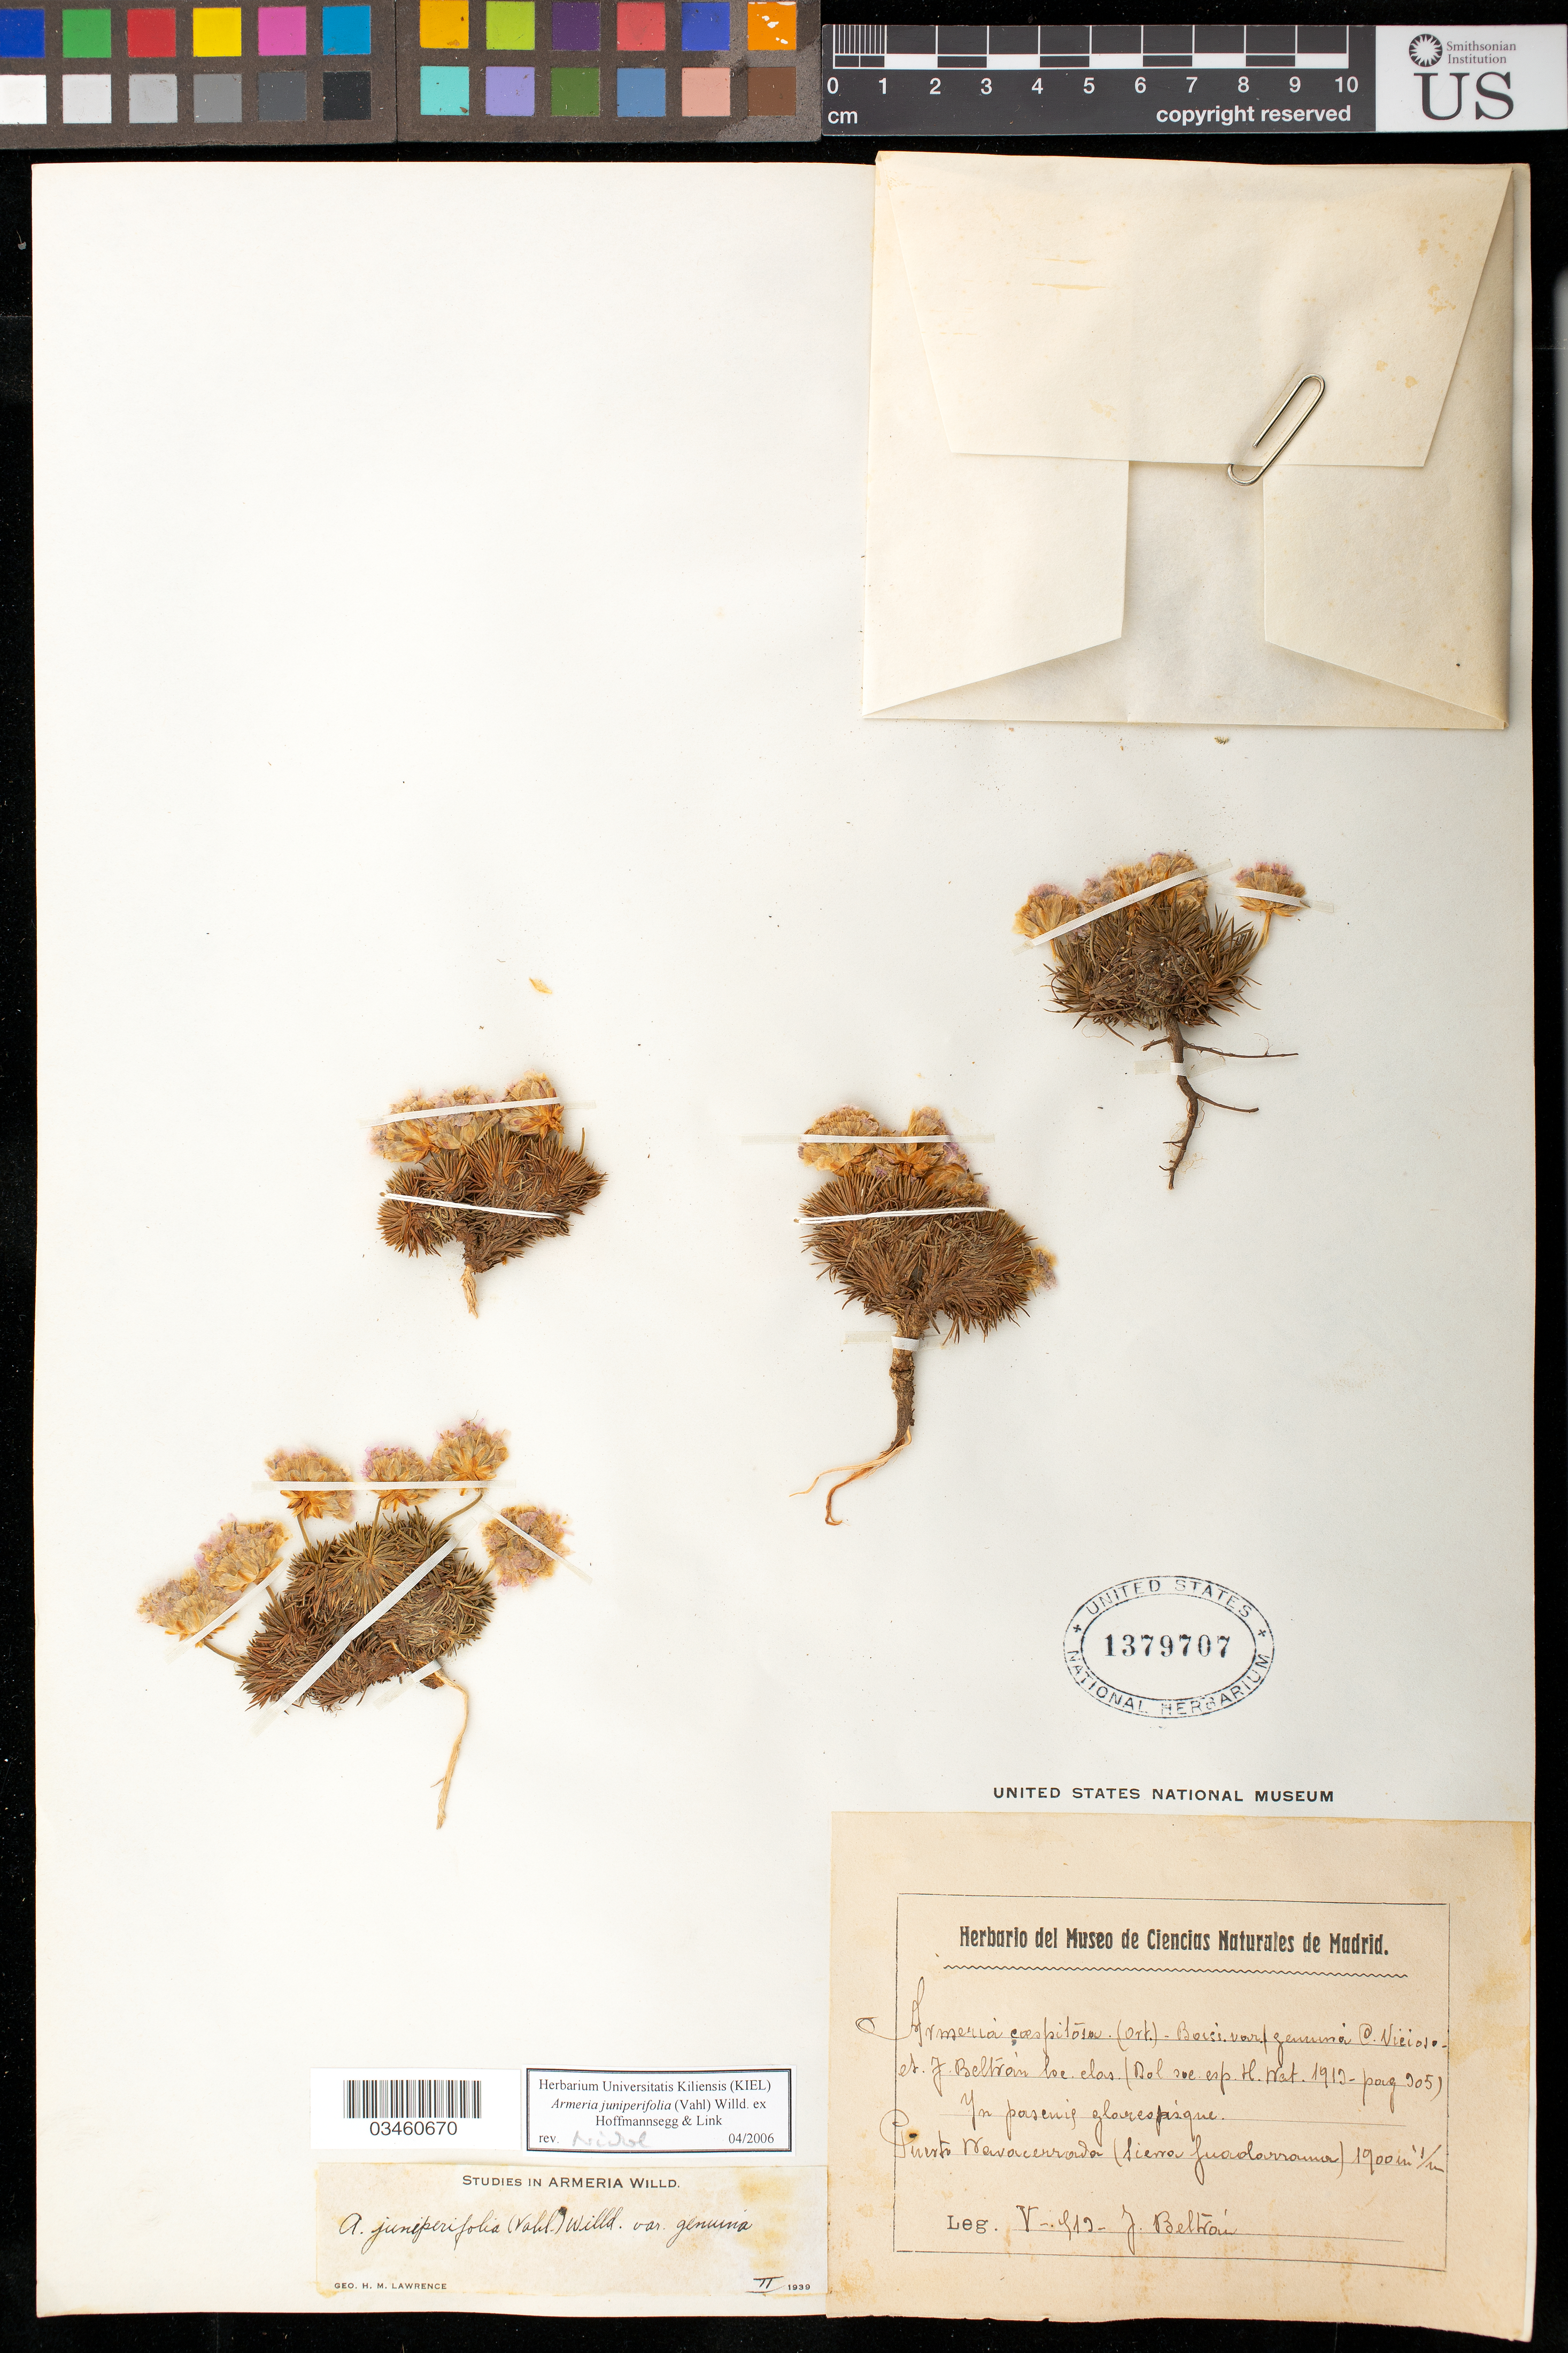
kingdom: Plantae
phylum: Tracheophyta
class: Magnoliopsida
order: Caryophyllales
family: Plumbaginaceae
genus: Armeria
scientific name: Armeria humilis subsp. humilis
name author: (Link) Schult.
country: Spain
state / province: Madrid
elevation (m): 1900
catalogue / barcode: US 1379707